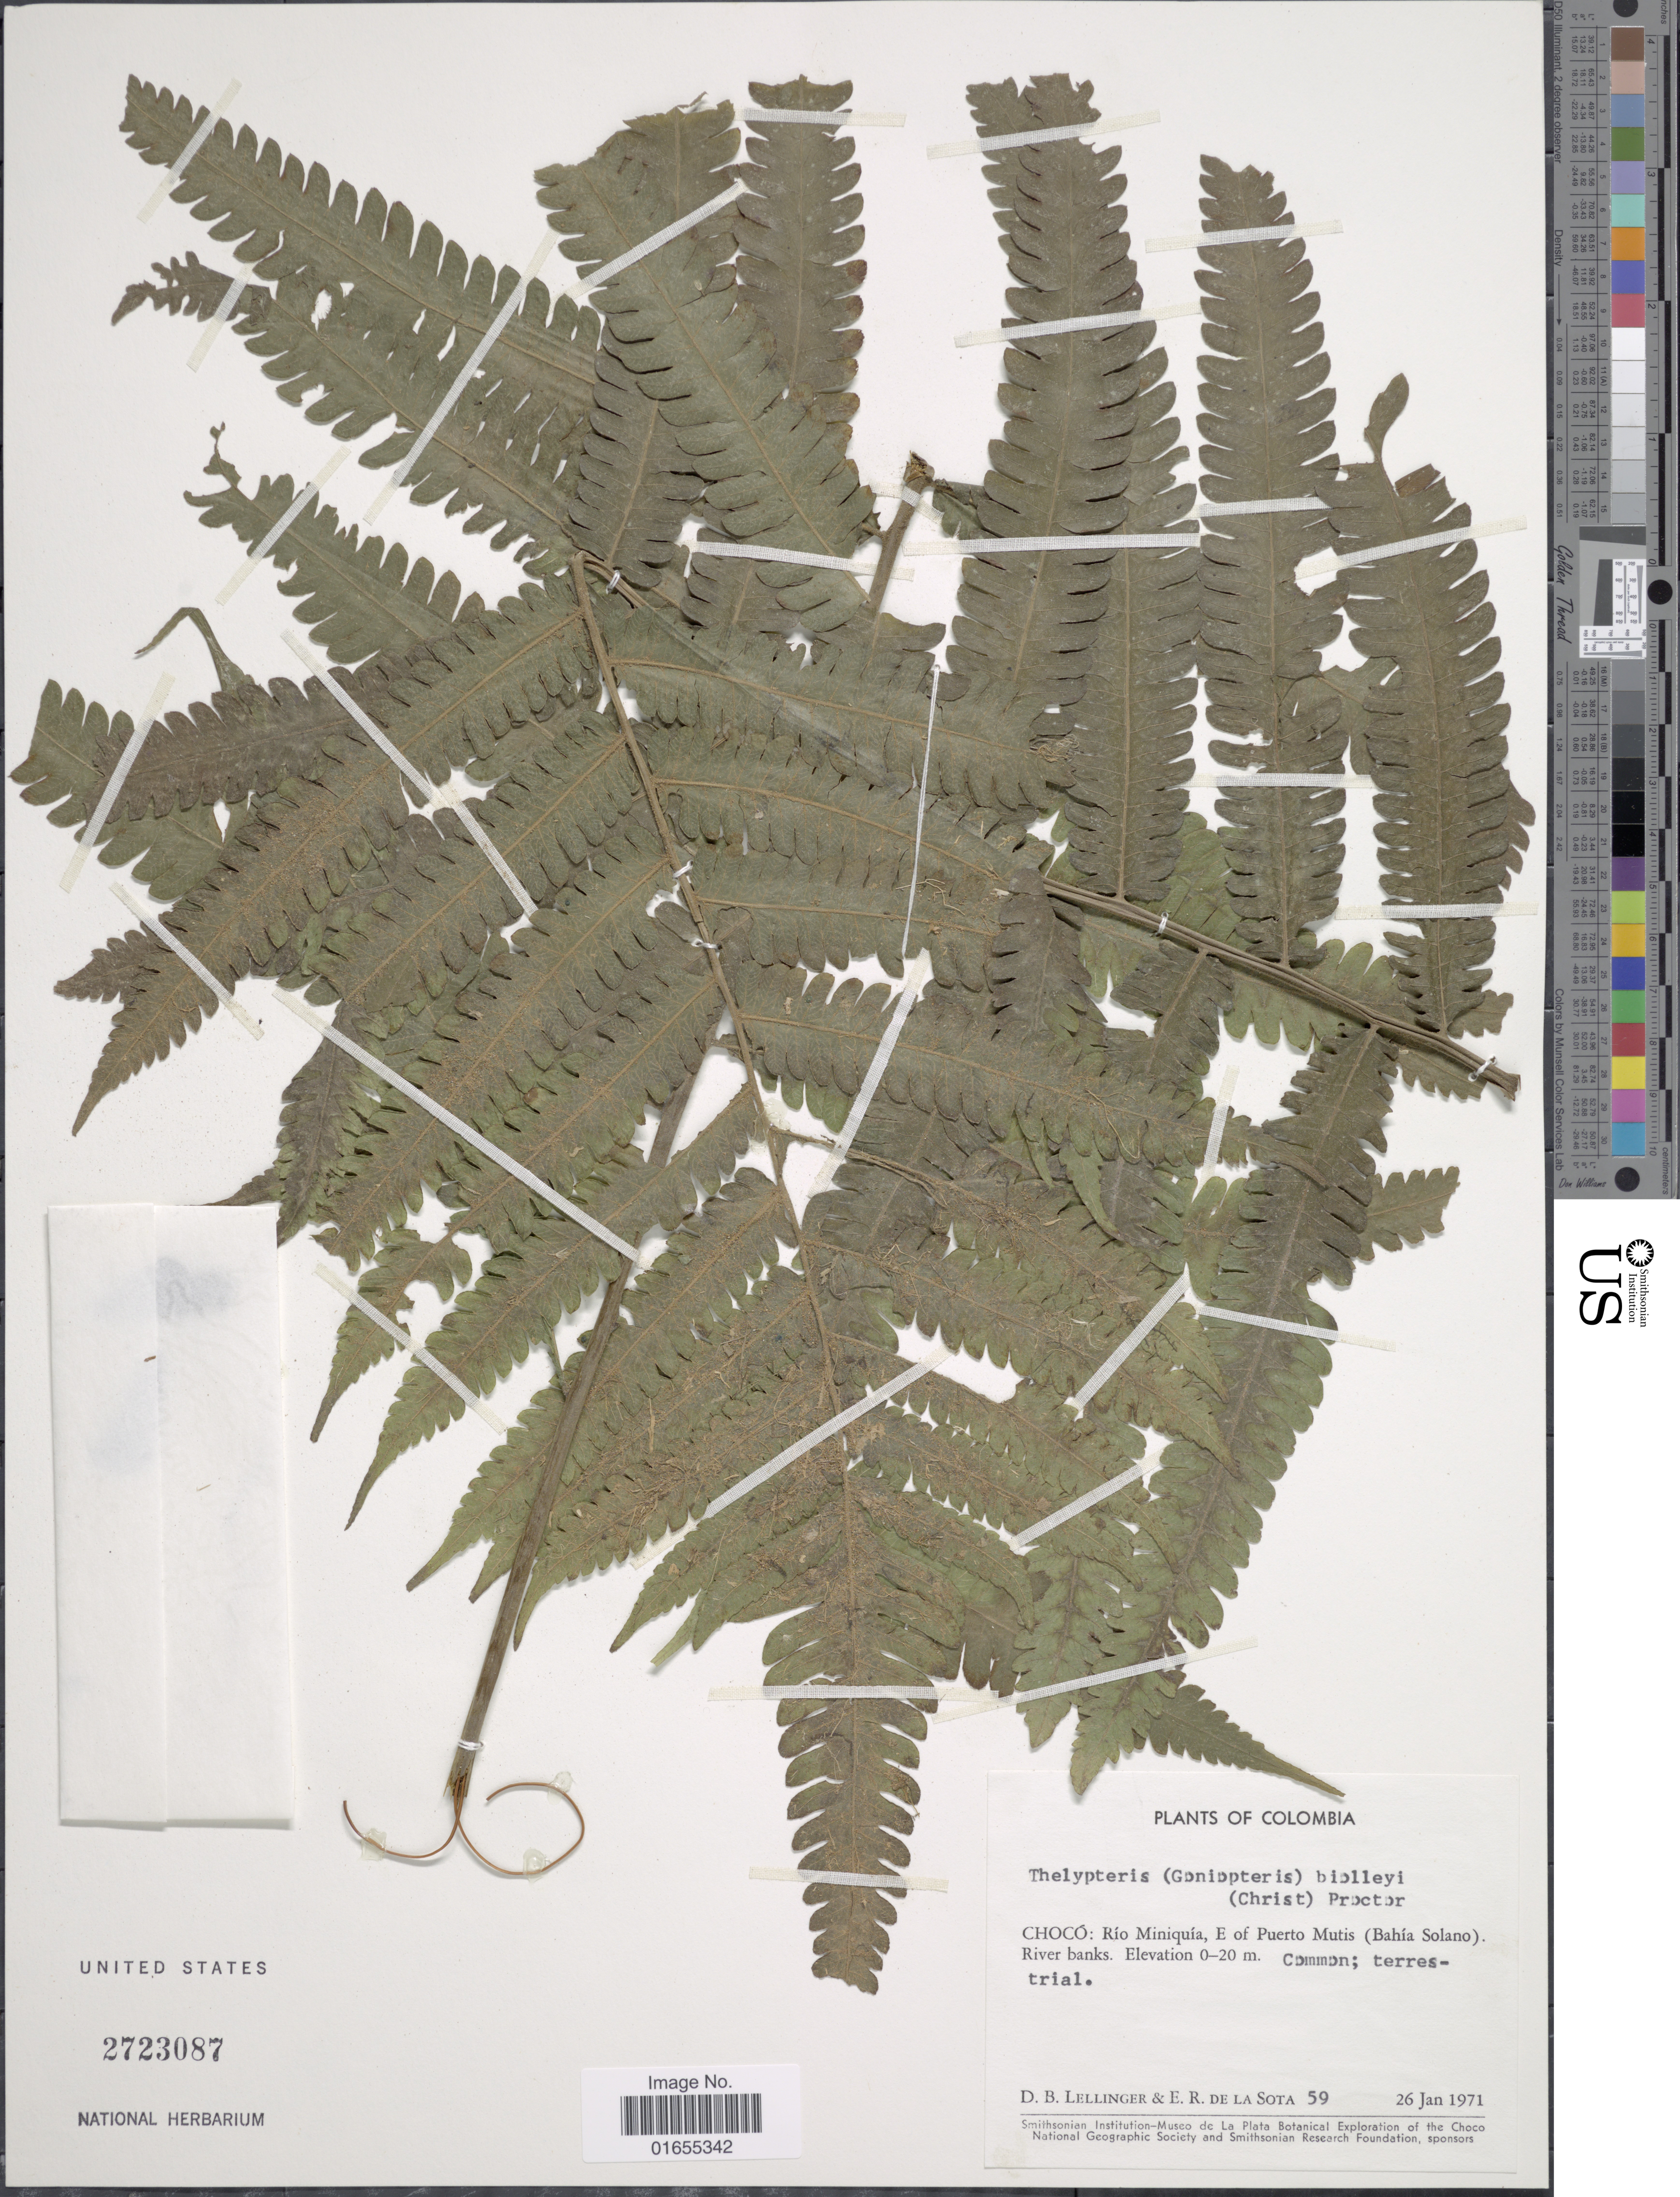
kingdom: Plantae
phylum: Tracheophyta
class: Polypodiopsida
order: Polypodiales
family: Thelypteridaceae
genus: Goniopteris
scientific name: Goniopteris biolleyi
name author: (C. Chr.) Pic. Serm.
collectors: D. B. Lellinger & E. R. de la Sota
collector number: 59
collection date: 1971-01-26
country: Colombia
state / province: Chocó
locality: Rio Miniquia, E of Puerto Mutis (Bahia Solano) River banks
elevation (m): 0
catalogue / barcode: US 2723087